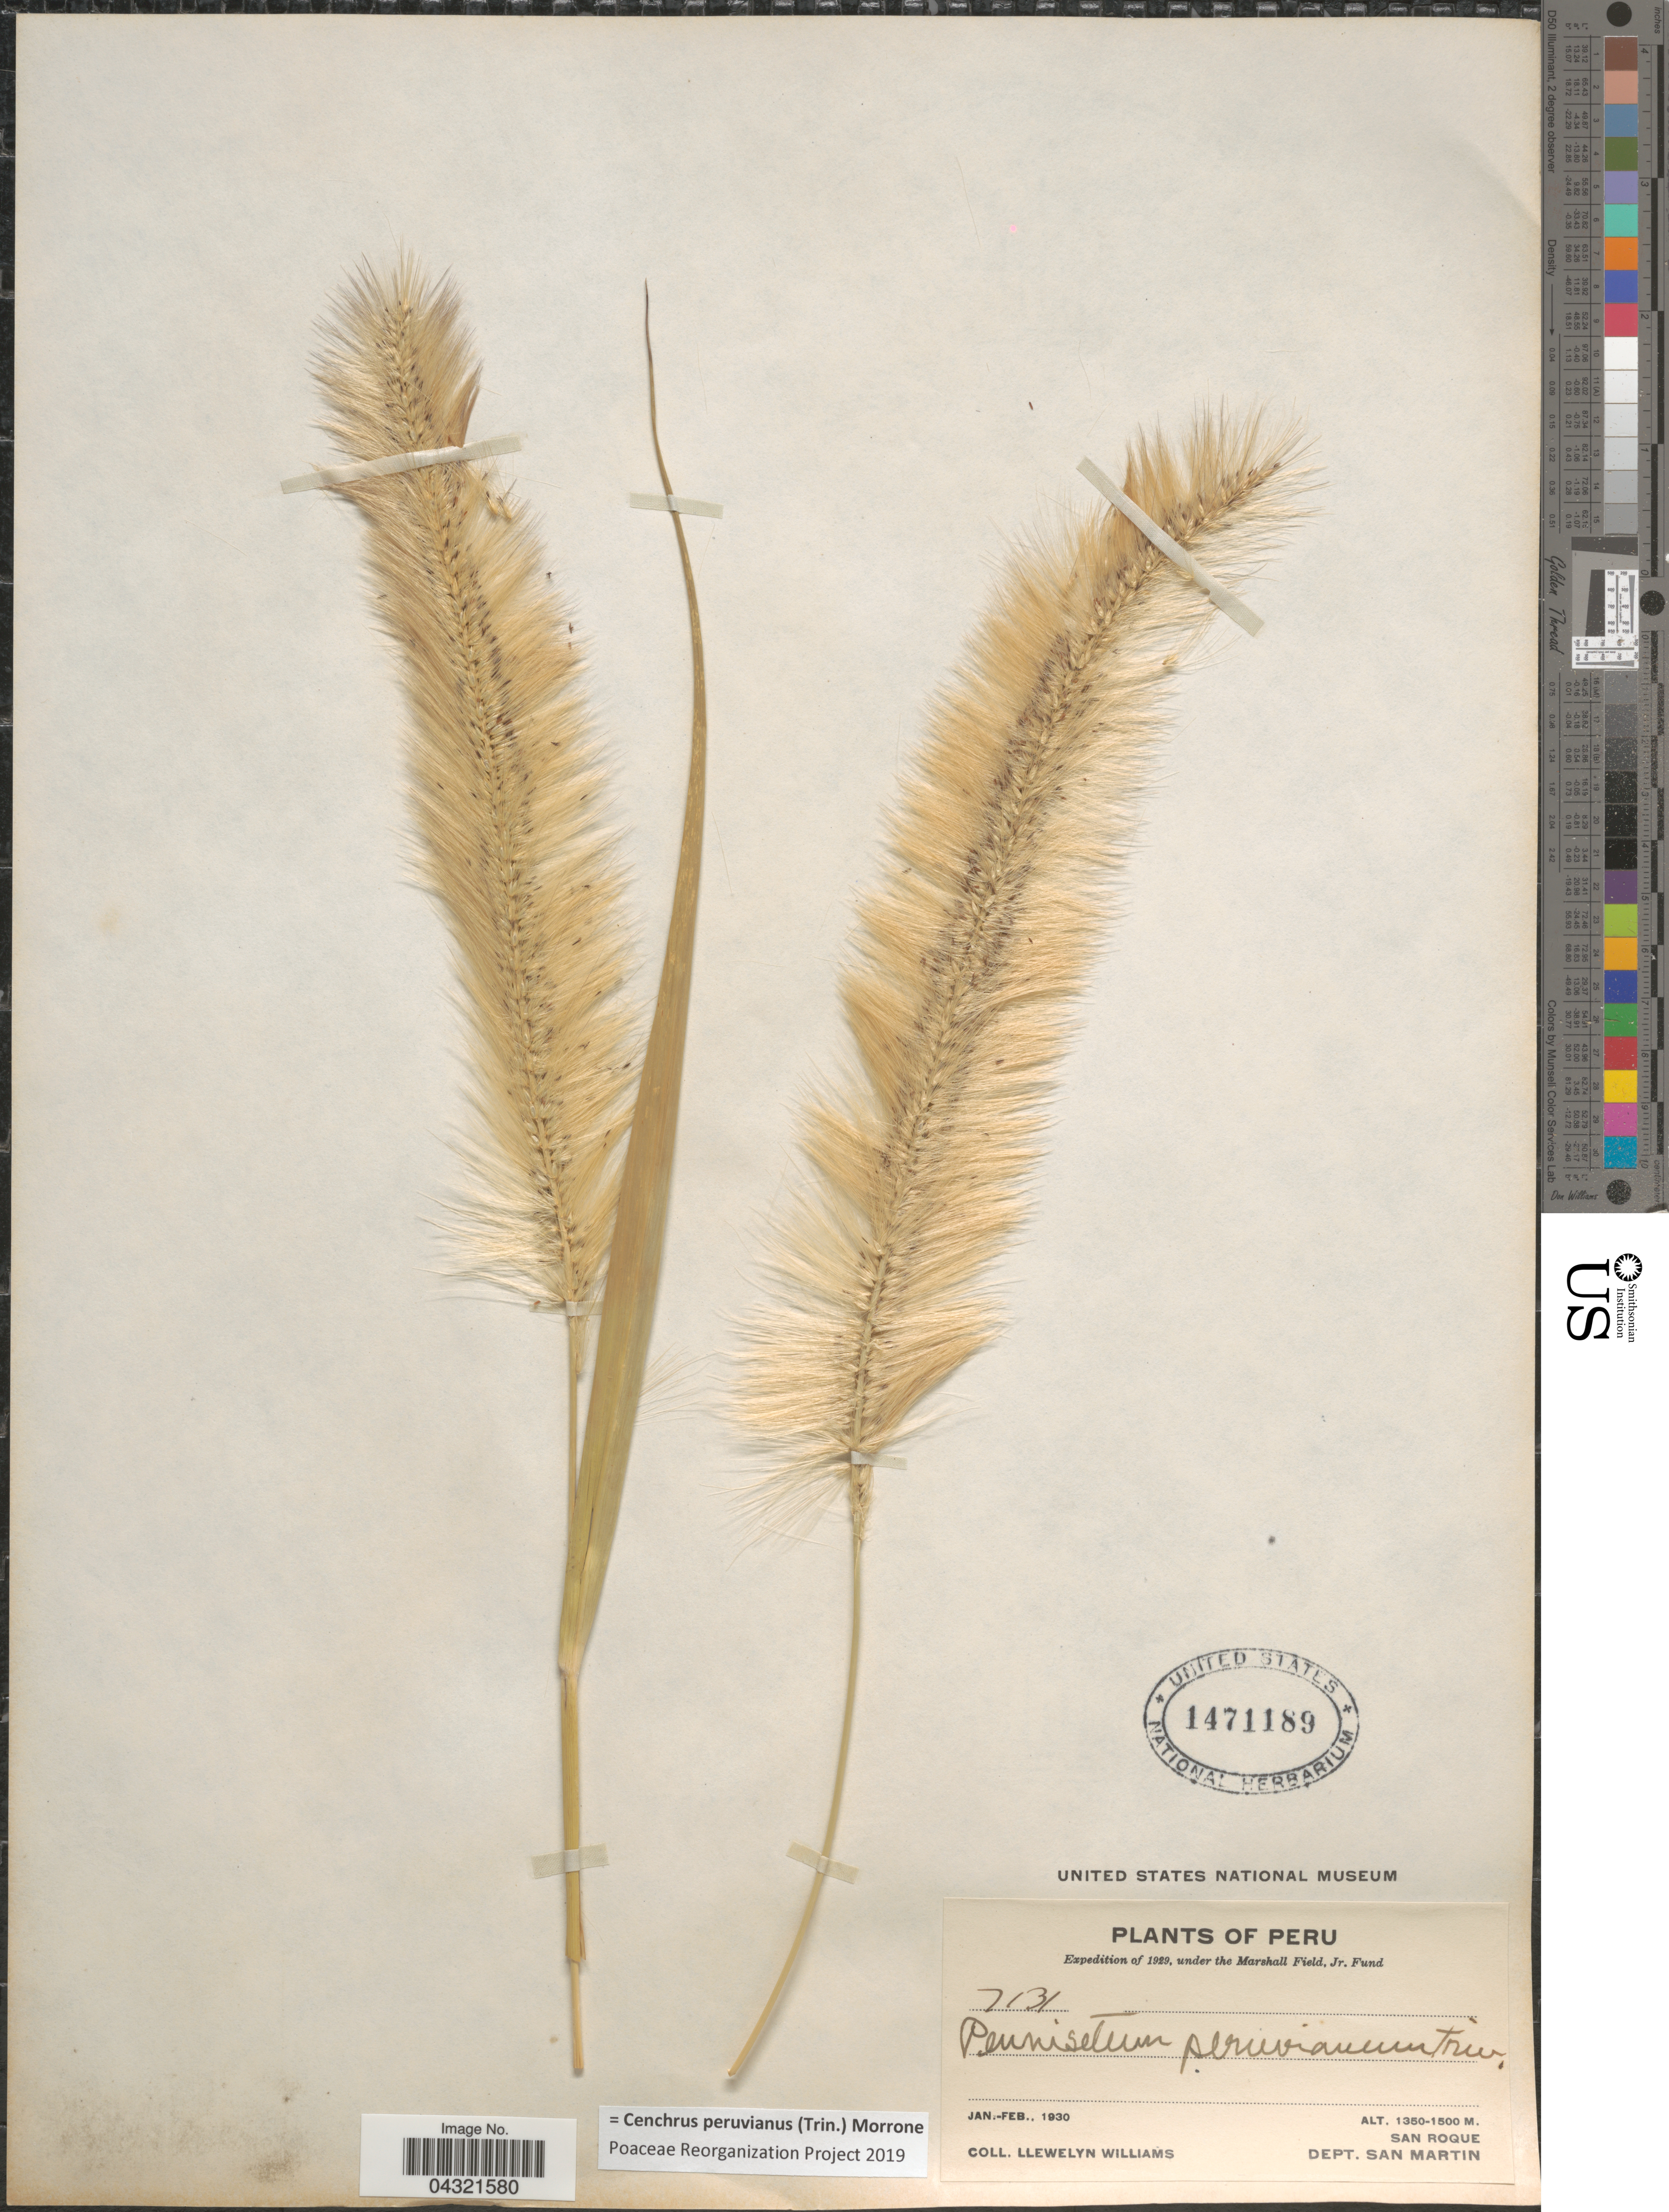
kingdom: Plantae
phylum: Tracheophyta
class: Liliopsida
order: Poales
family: Poaceae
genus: Cenchrus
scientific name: Cenchrus peruvianus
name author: (Trin.) Morrone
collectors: Ll. Williams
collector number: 7131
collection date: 1930-01/1930-02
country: Peru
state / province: San Martín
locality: Expedition of 1929. San Roque. Dept. San Martin.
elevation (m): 1350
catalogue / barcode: US 1471189